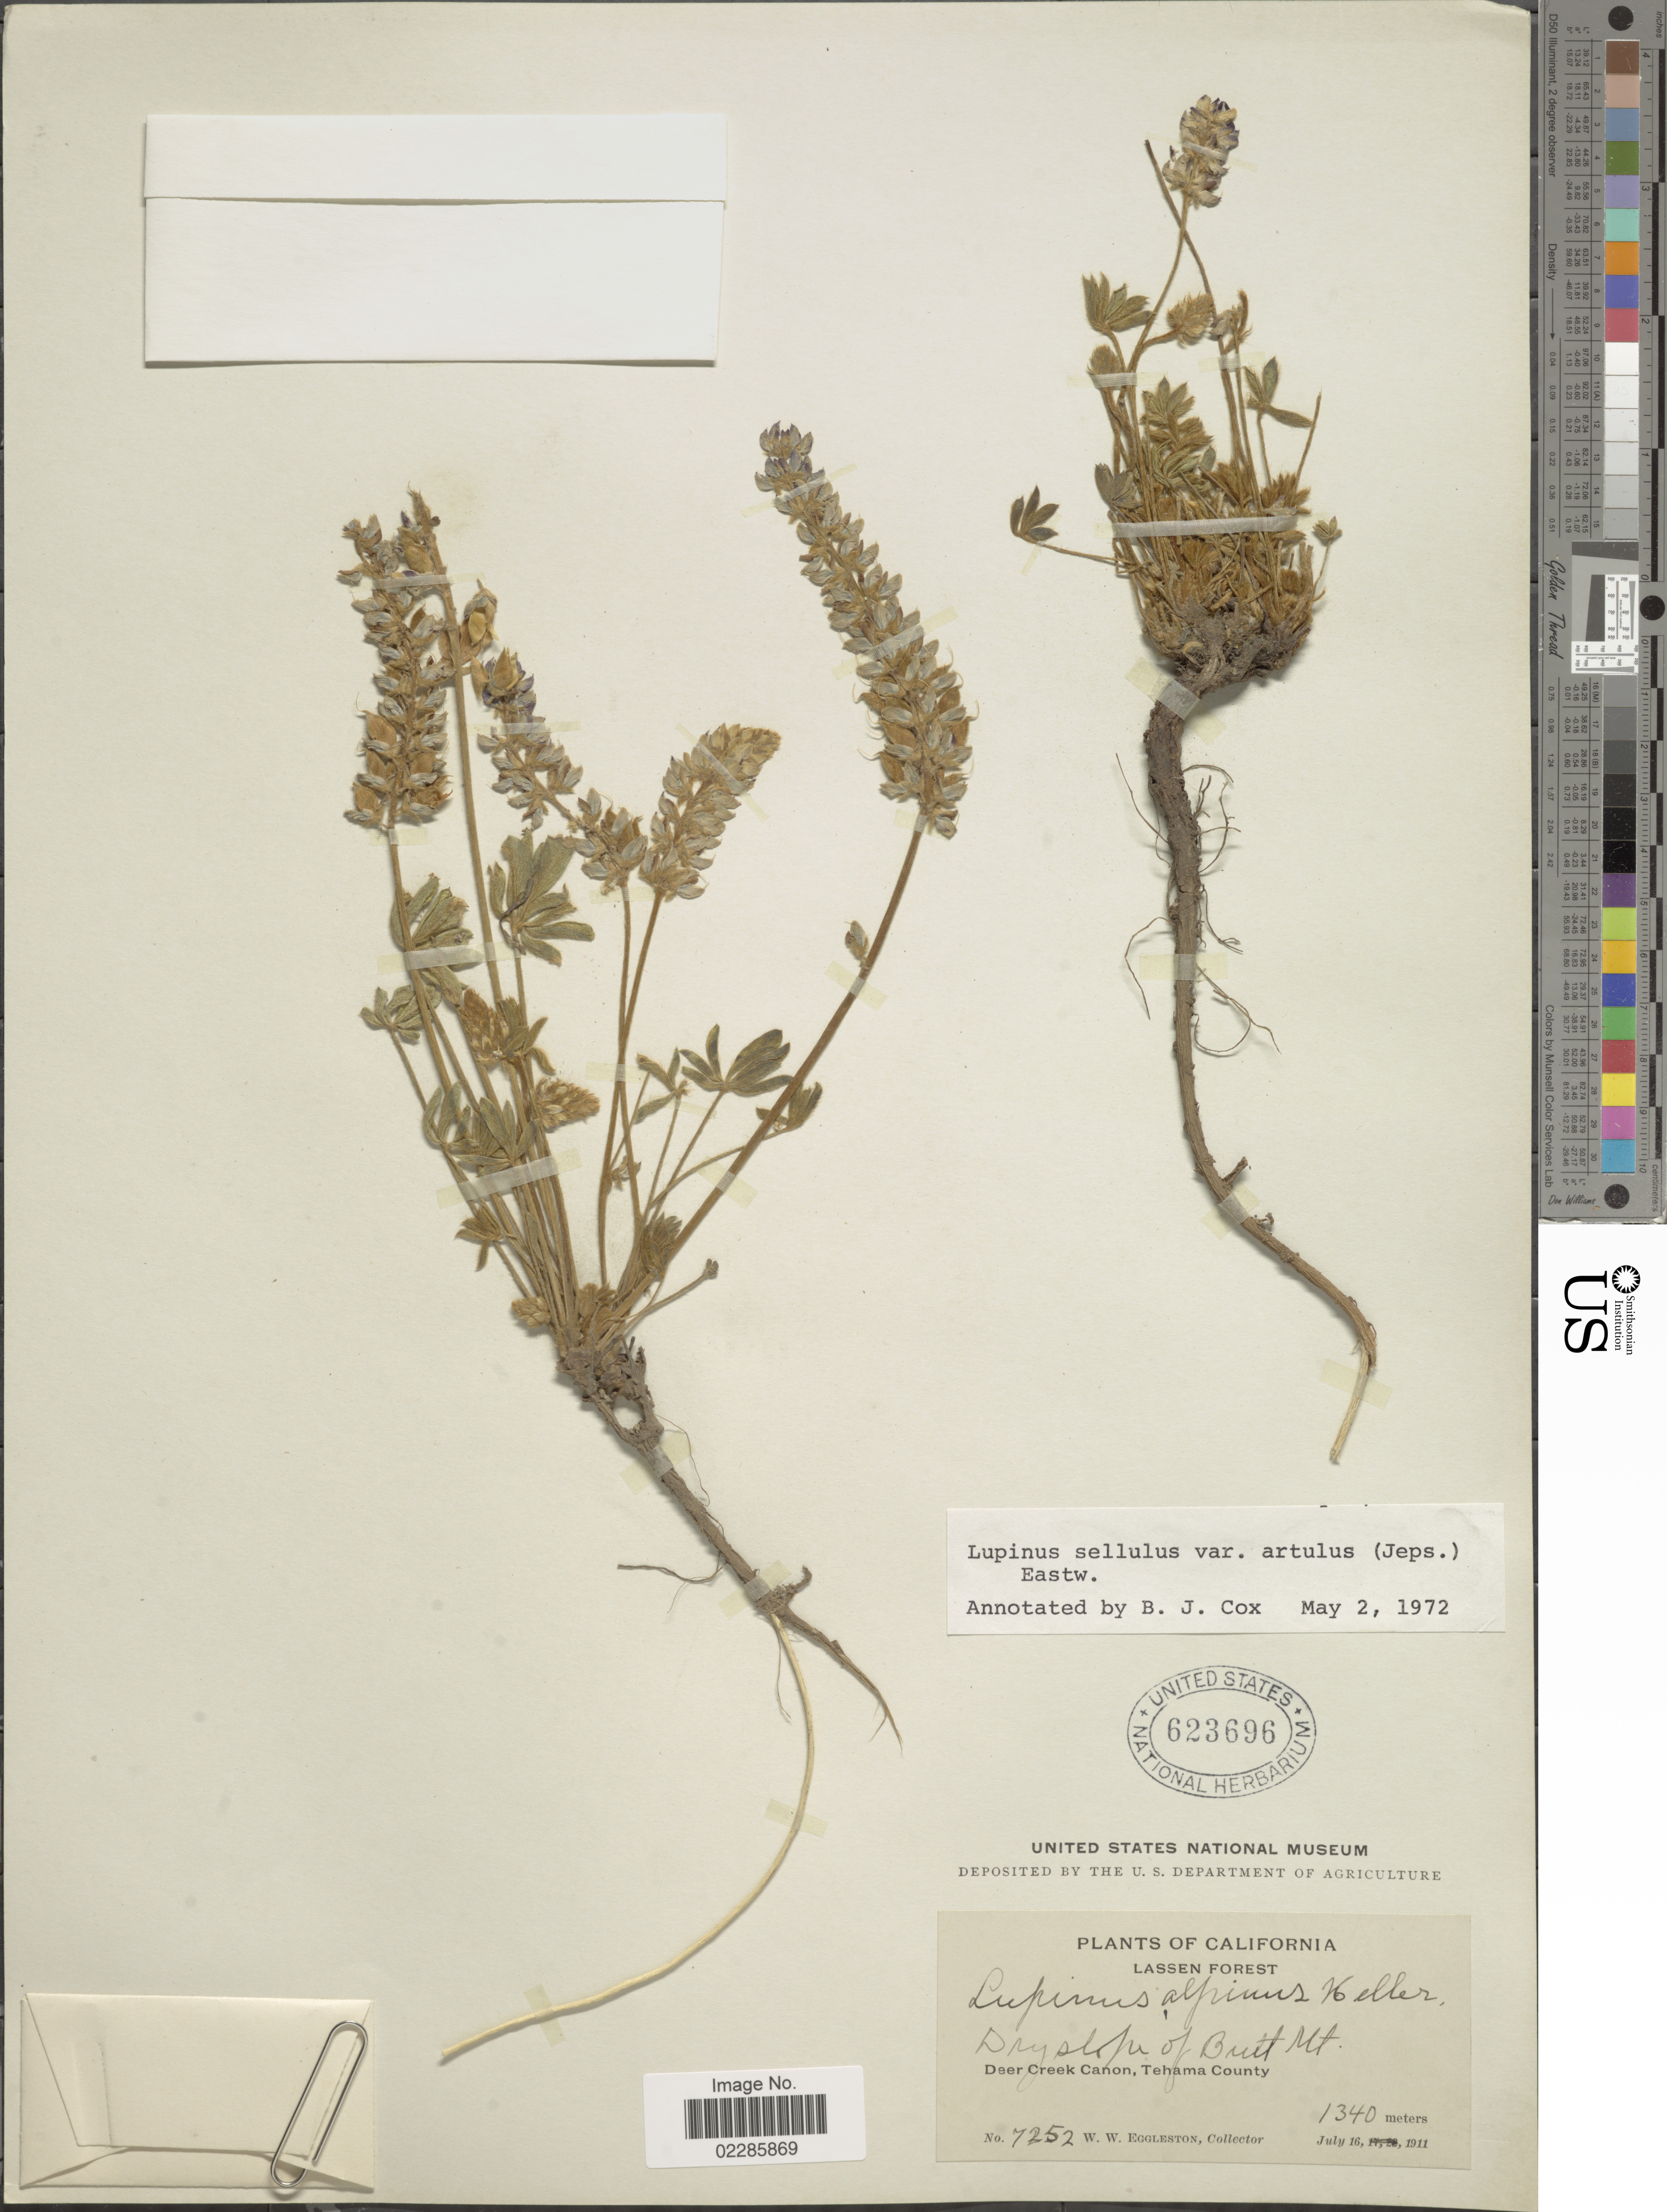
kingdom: Plantae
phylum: Tracheophyta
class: Magnoliopsida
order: Fabales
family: Fabaceae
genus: Lupinus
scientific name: Lupinus sellulus var. artulus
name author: (Jeps.) Eastw.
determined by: Cox, B. J.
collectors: W. W. Eggleston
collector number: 7252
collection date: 1911-07-16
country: United States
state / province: California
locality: Lassen Forest, Dry slope of Butt Mt, Deer Creek Canon, Tehama Canon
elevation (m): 1340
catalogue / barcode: US 623696